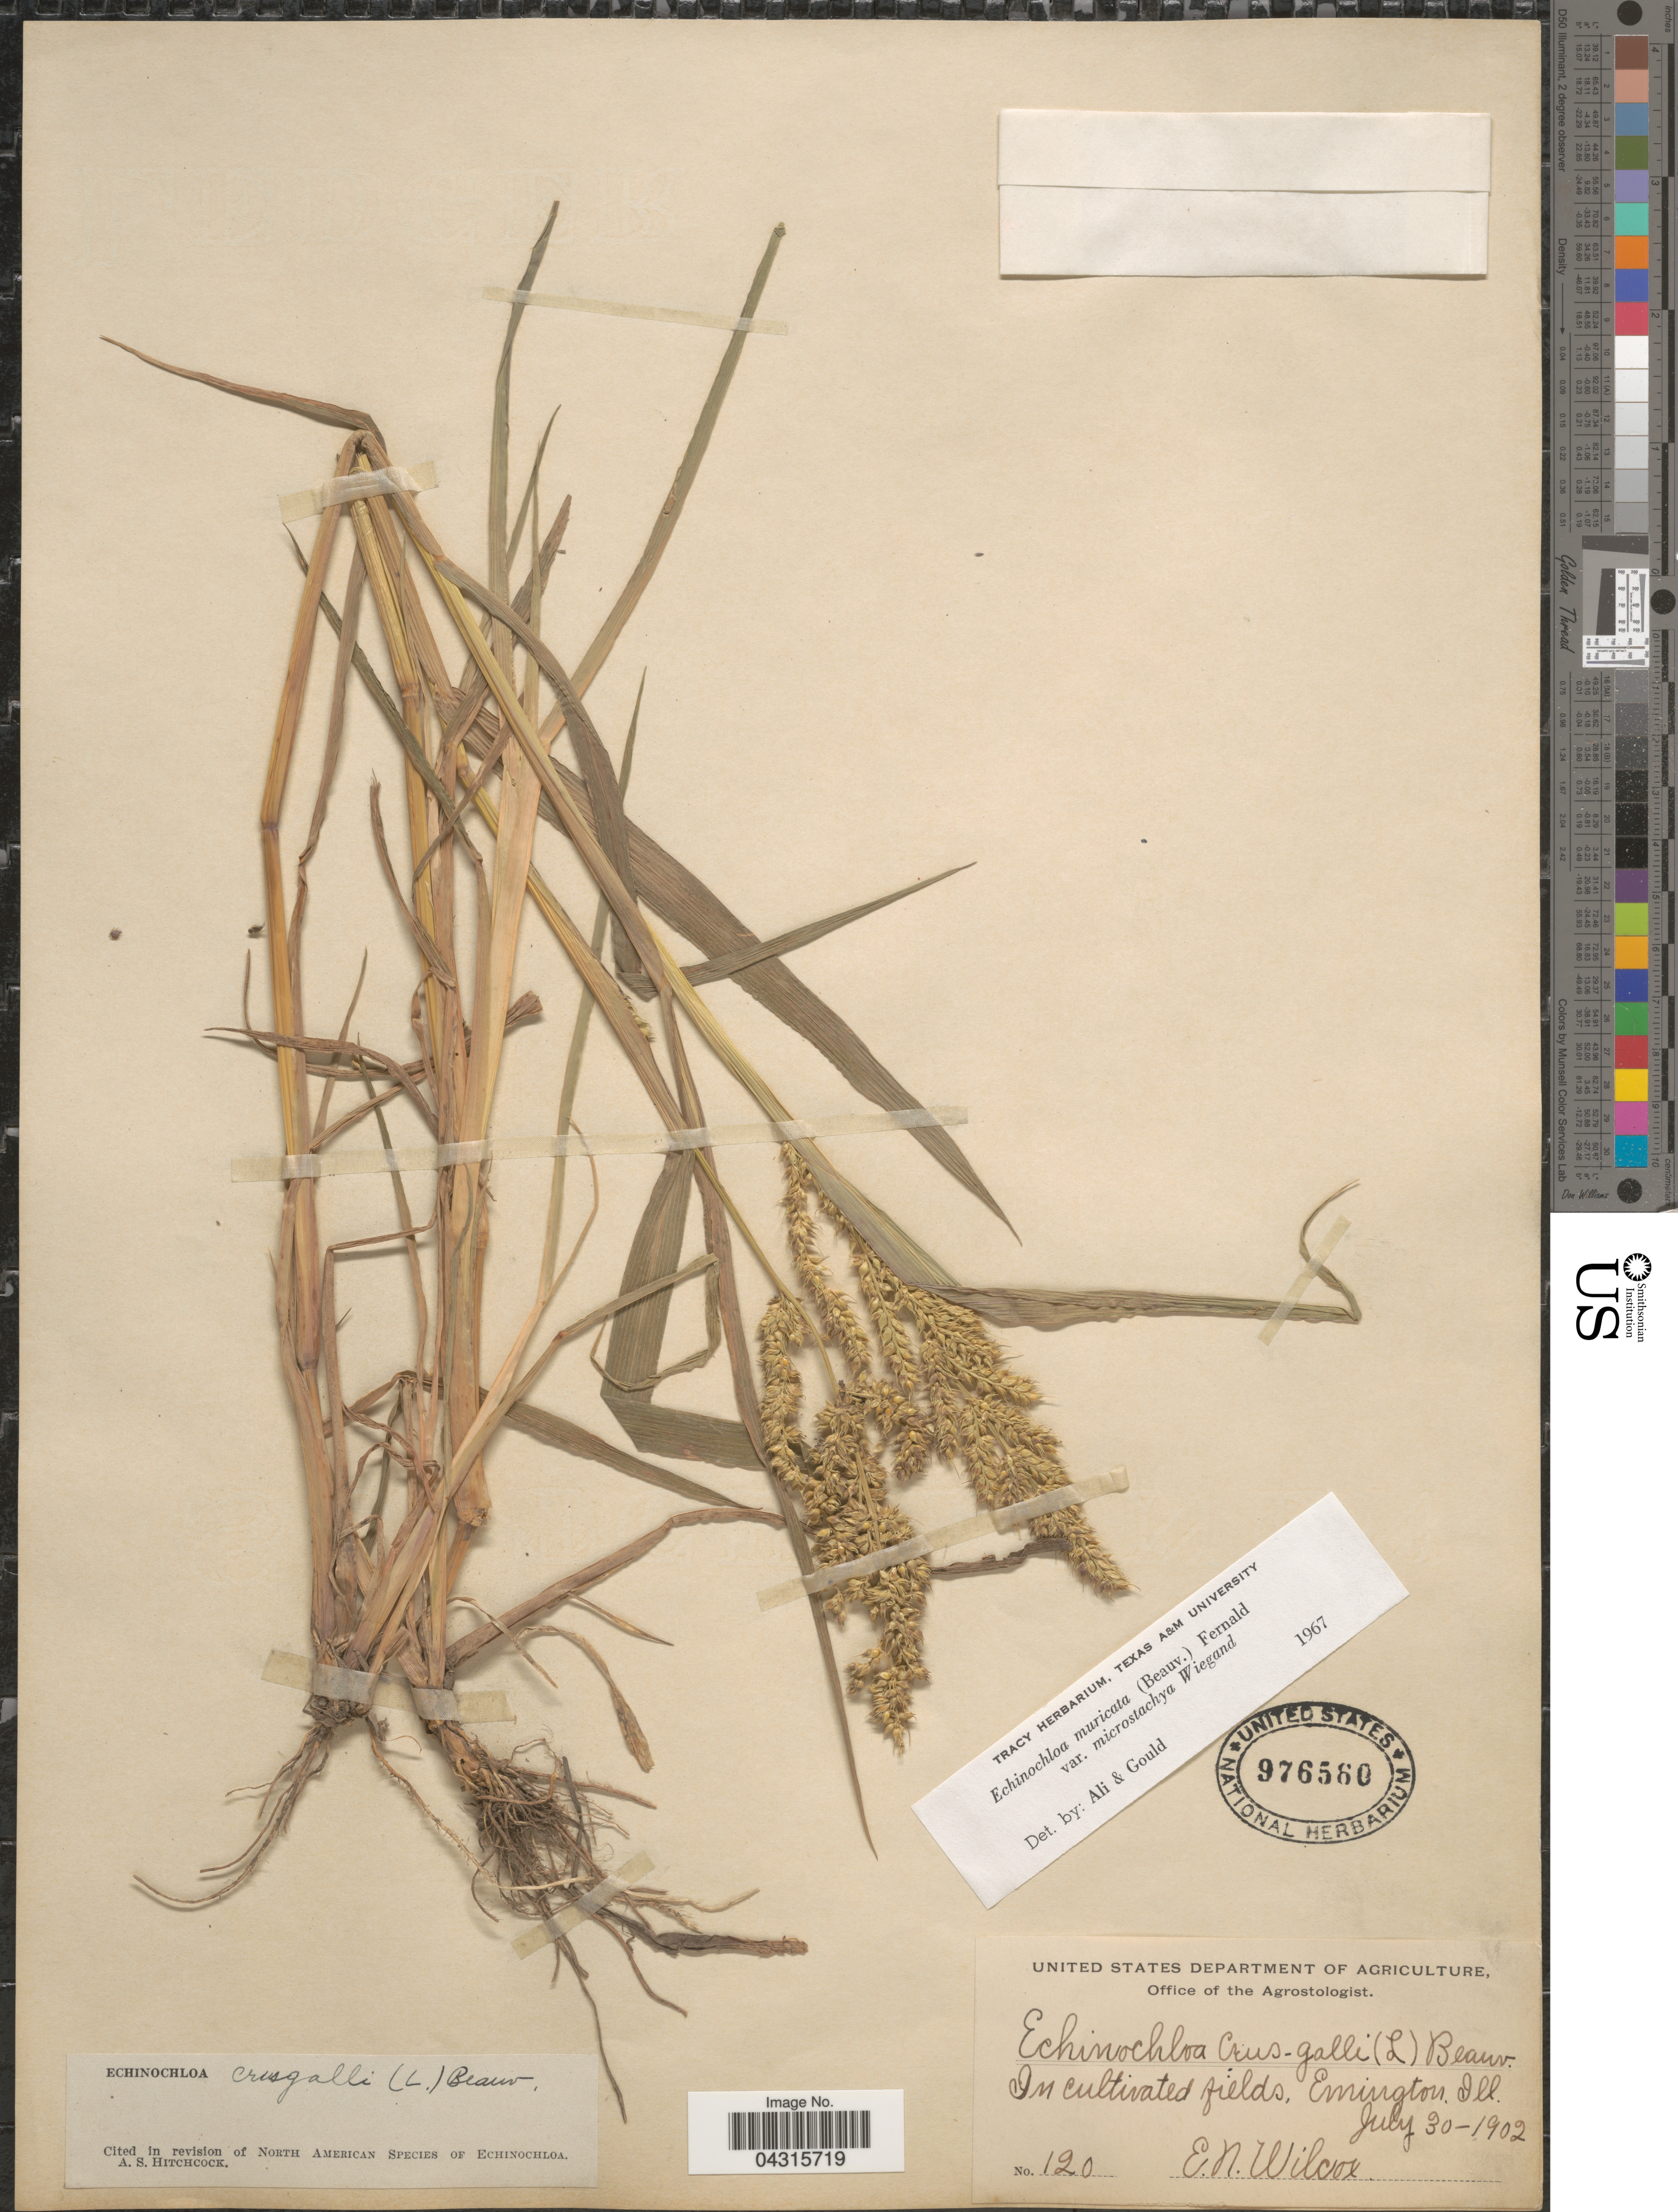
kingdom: Plantae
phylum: Tracheophyta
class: Liliopsida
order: Poales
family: Poaceae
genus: Echinochloa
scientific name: Echinochloa muricata var. microstachya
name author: Wiegand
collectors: E. Wilcox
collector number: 120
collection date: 1902-07-30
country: United States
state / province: Illinois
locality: In cultivated fields, Emington.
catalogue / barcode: US 976560